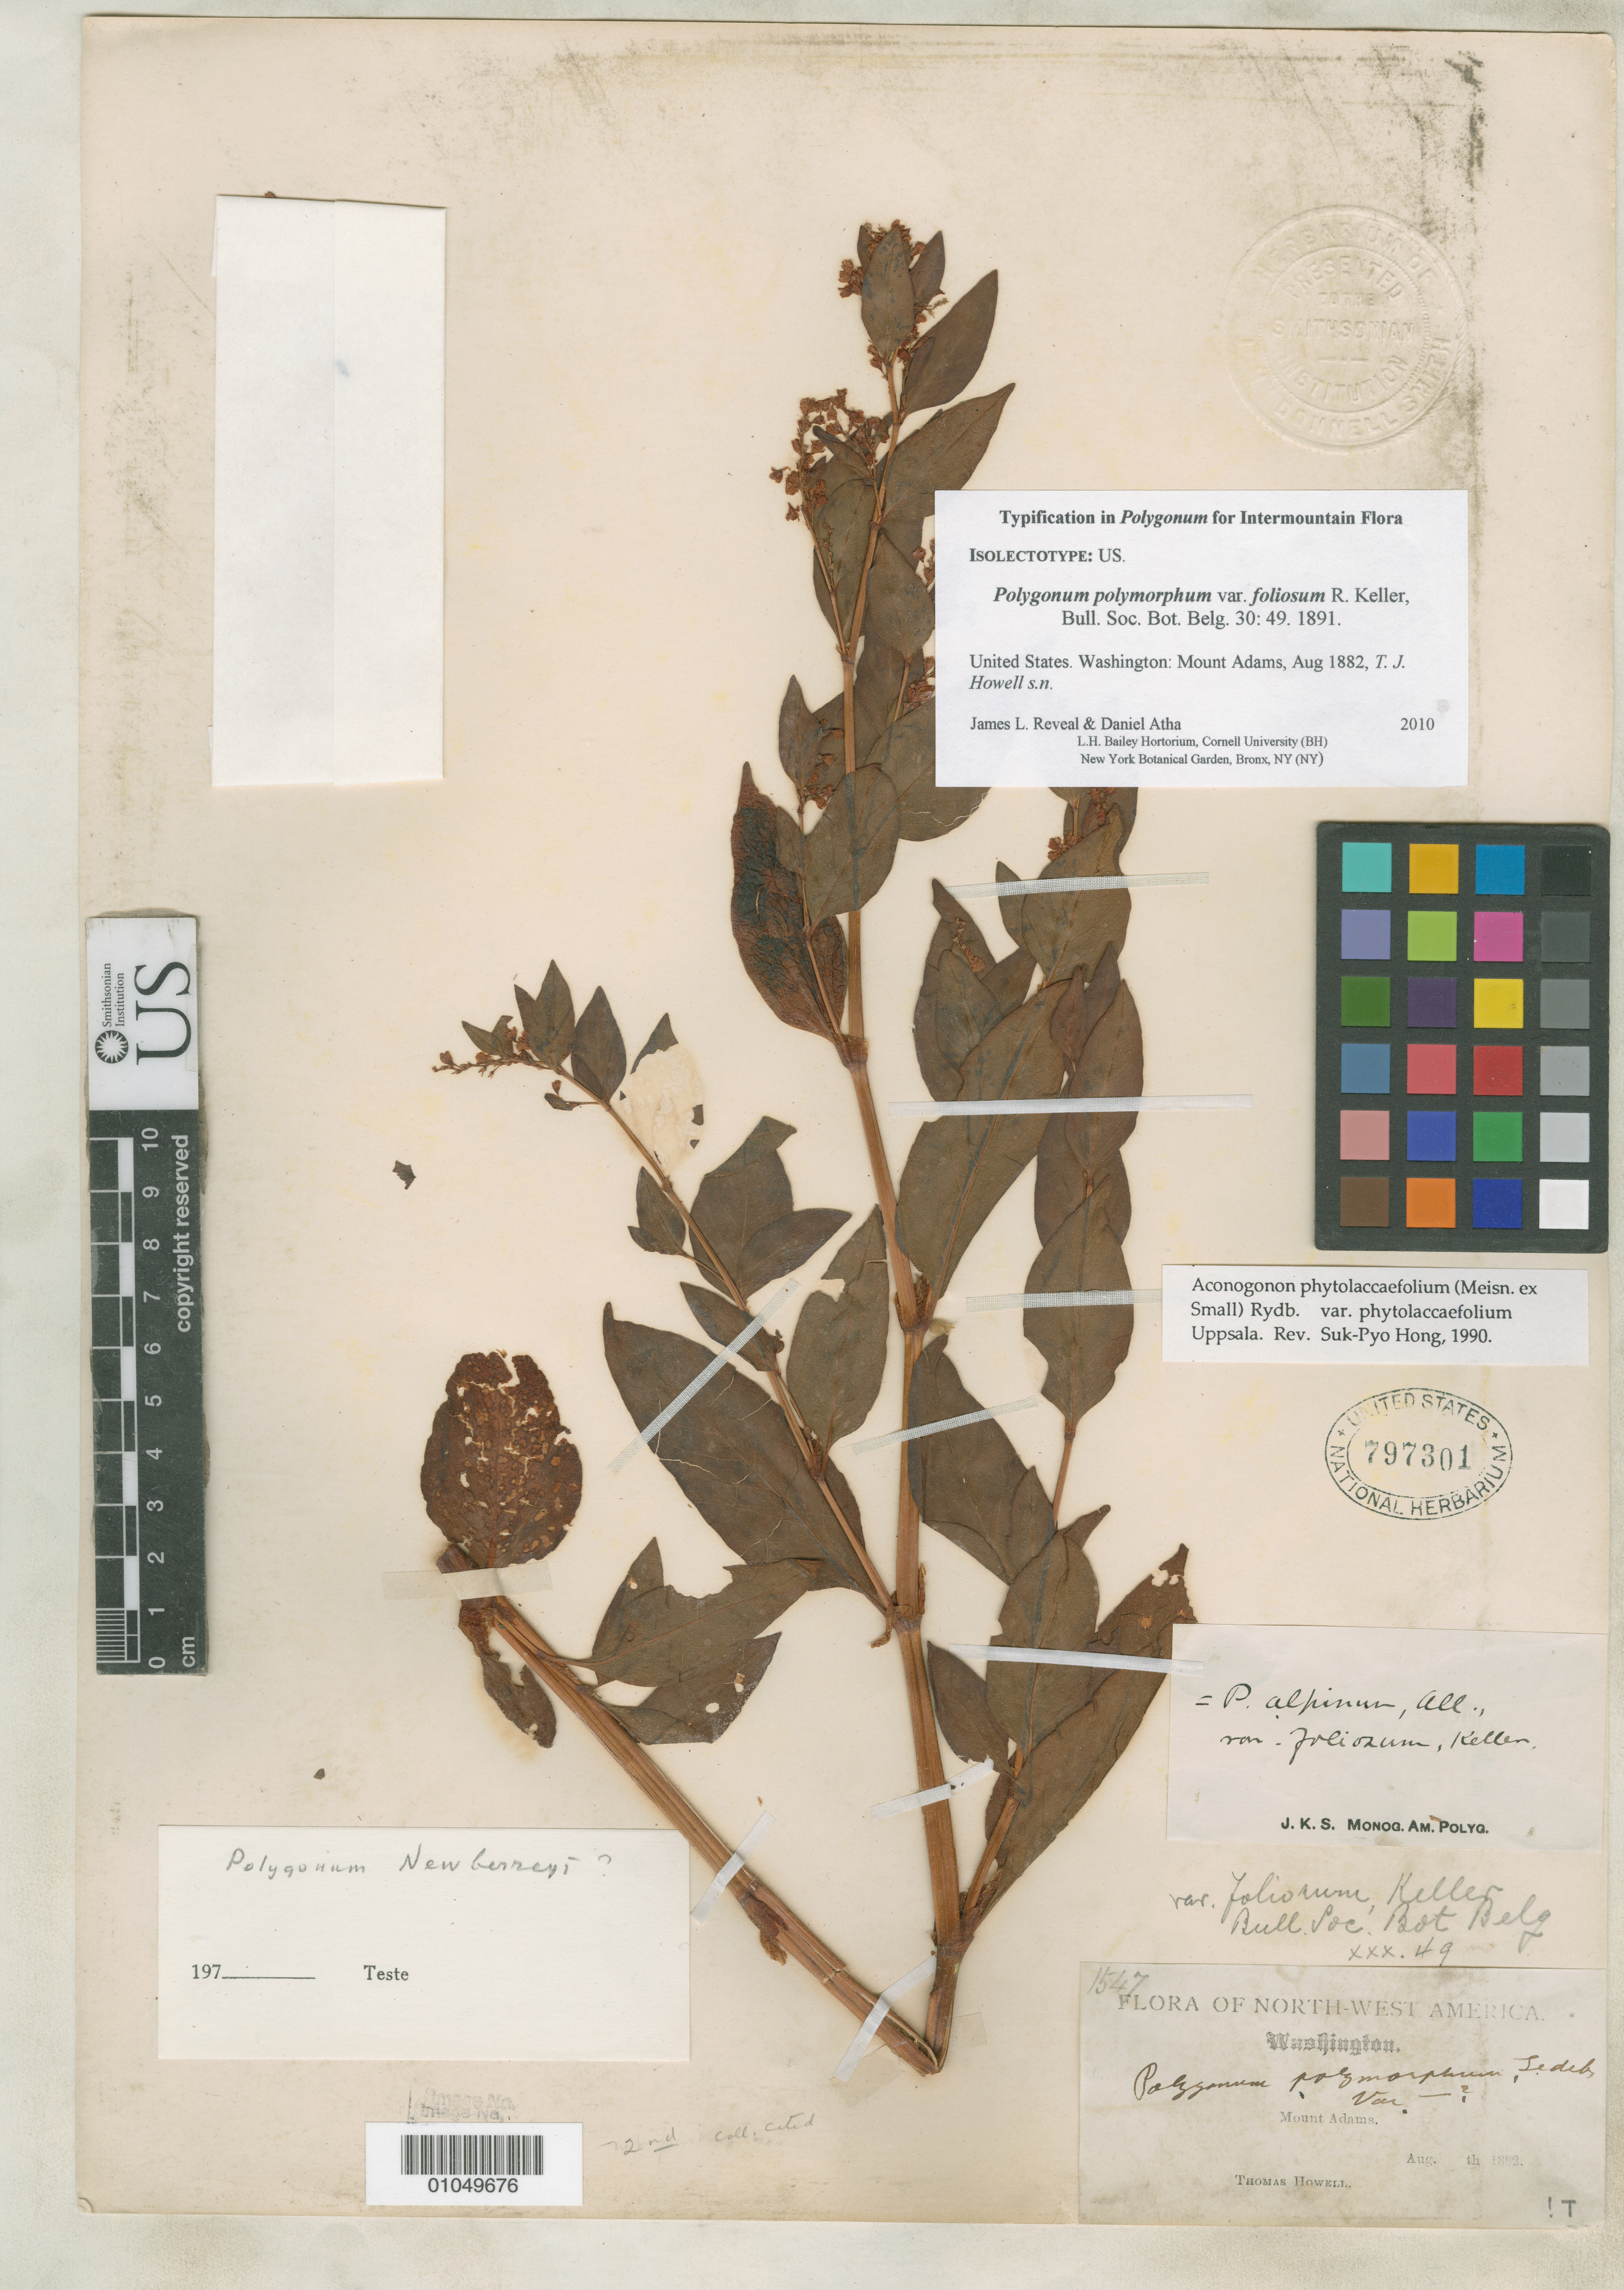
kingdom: Plantae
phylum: Tracheophyta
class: Magnoliopsida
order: Caryophyllales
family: Polygonaceae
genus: Polygonum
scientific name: Polygonum polymorphum var. foliosum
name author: R. Keller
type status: Syntype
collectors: T. J. Howell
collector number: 1547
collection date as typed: Aug 1882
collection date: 1882-08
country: United States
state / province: Washington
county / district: Yakima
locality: Mount Adams.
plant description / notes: Annotated by Reveal & Atha (2010) as "isolectotype", lectotypification apparently ined.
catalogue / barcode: US 797301